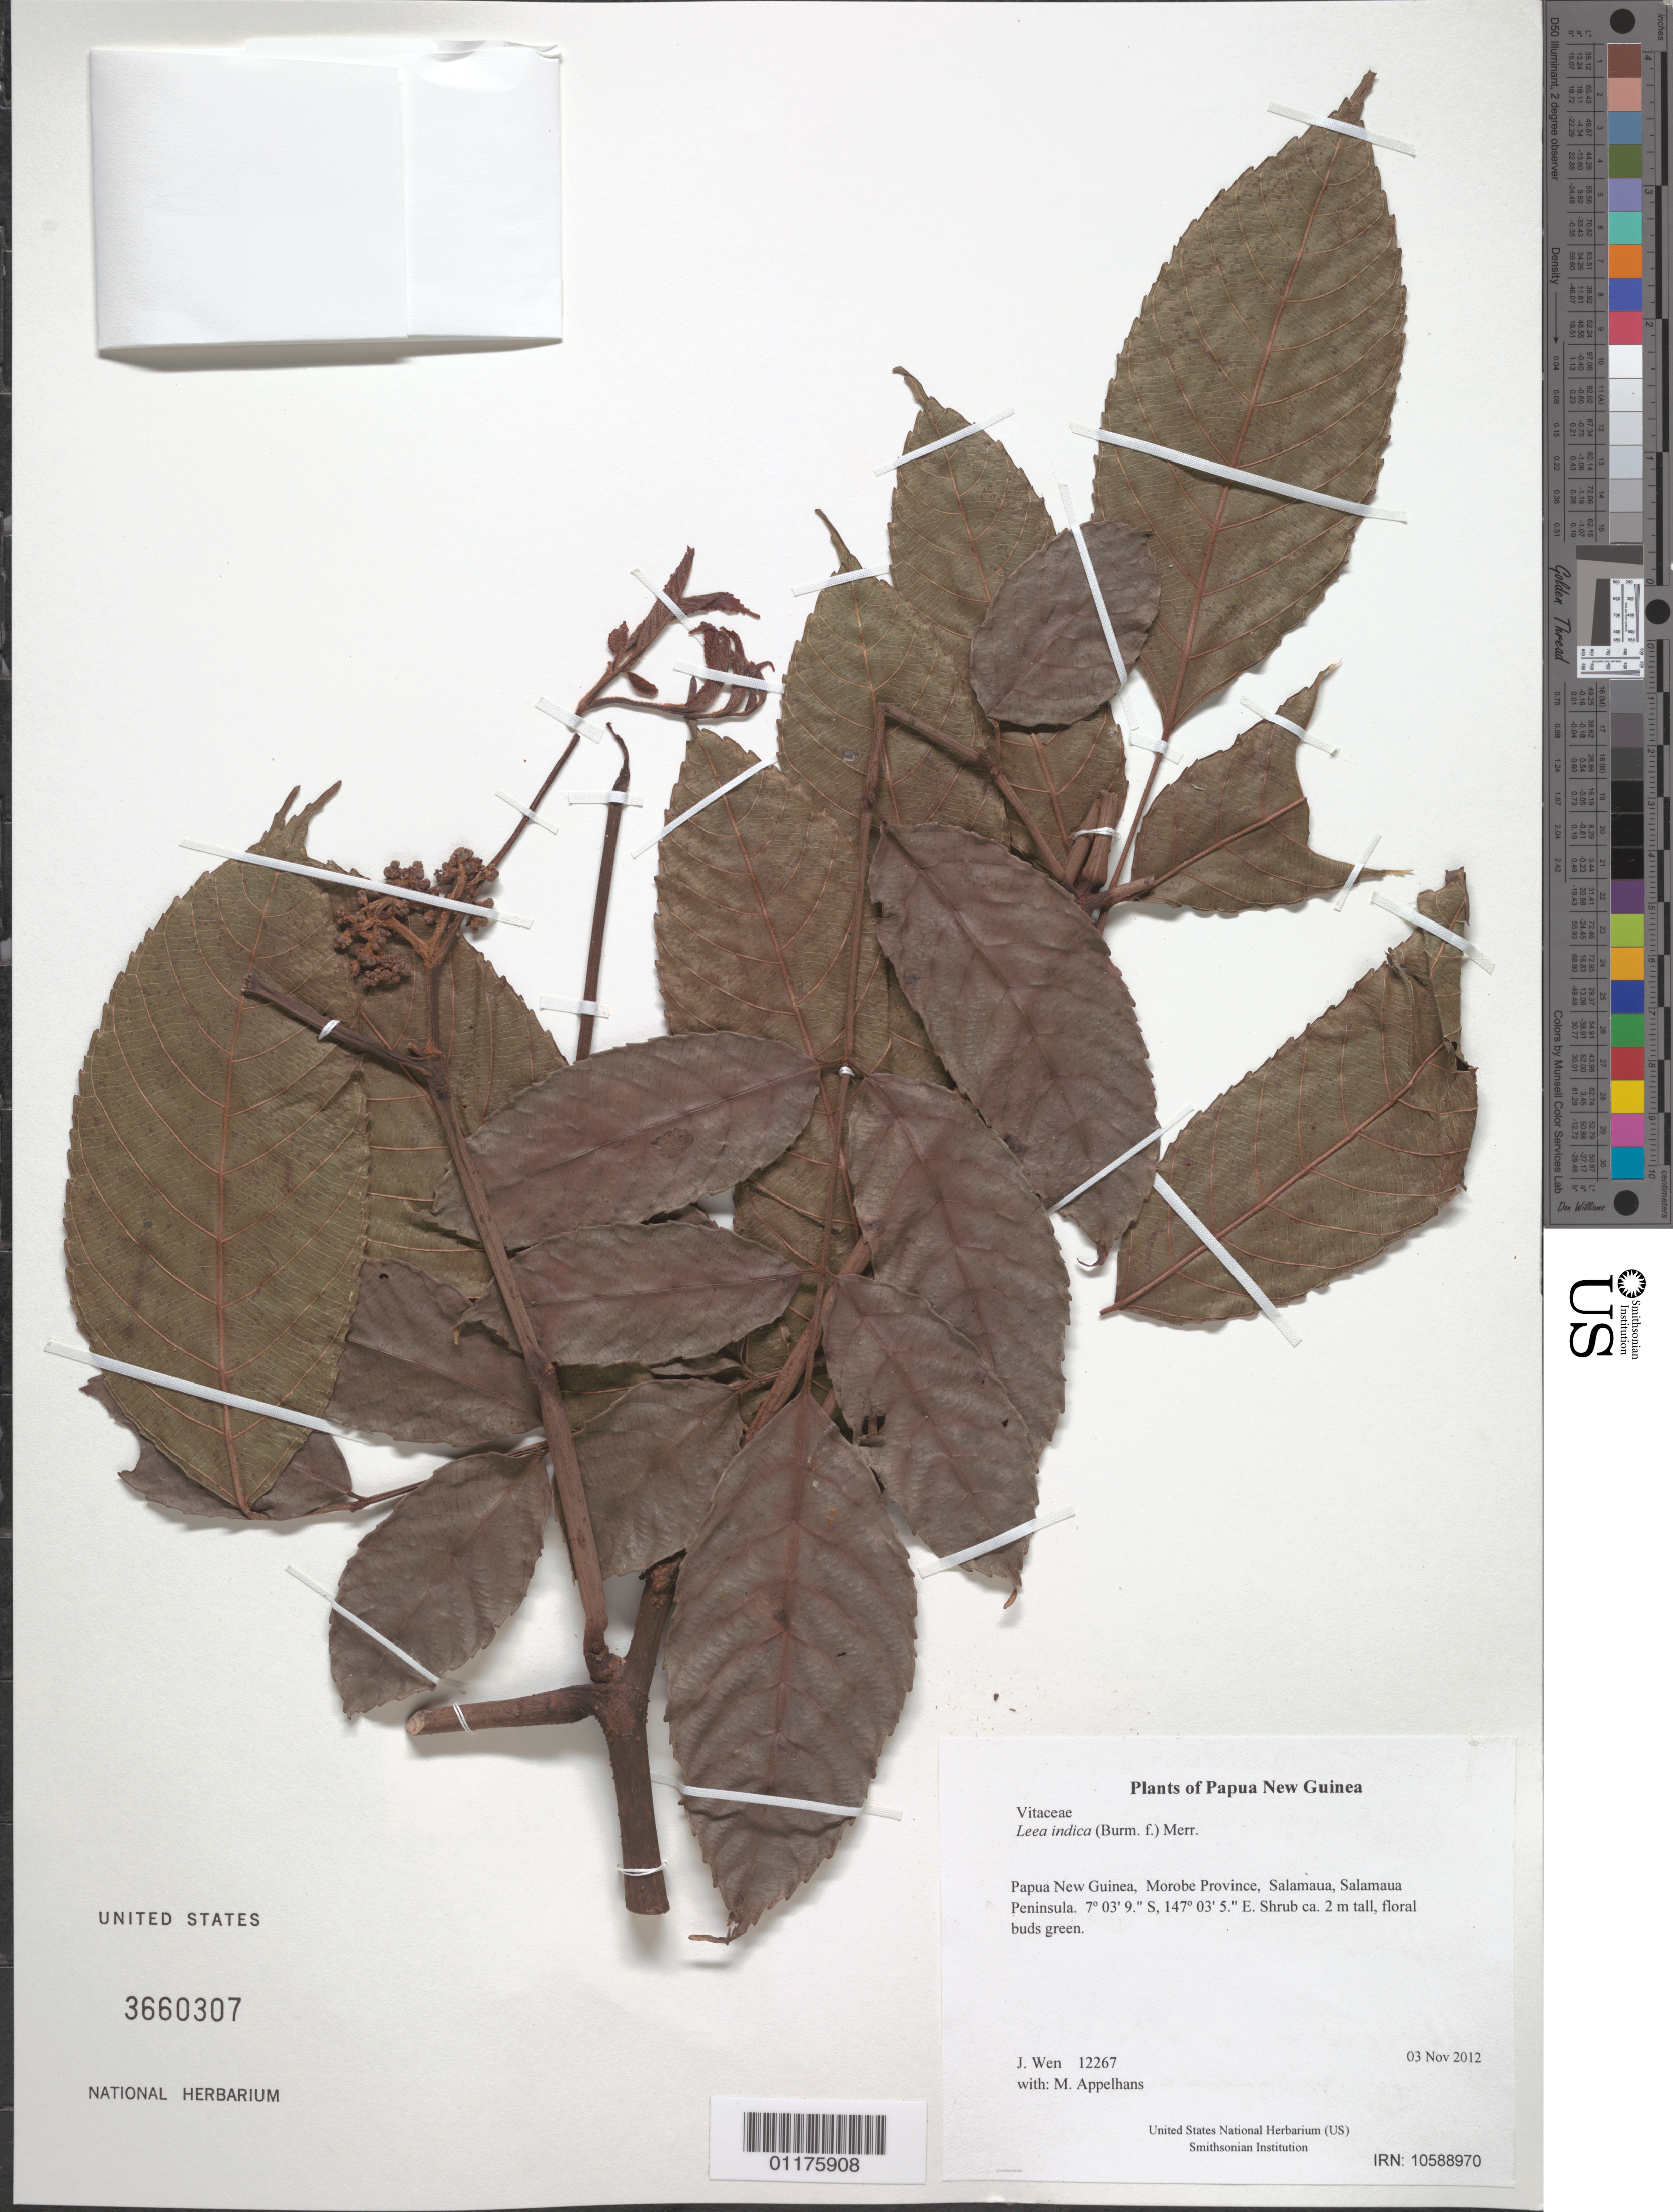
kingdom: Plantae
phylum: Tracheophyta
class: Magnoliopsida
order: Vitales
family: Vitaceae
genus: Leea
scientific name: Leea indica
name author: (Burm. f.) Merr.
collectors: M. Appelhans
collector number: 12267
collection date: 2012-11-03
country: Papua New Guinea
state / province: Morobe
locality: Salamaua, Salamaua Peninsula.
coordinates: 7 03.157 S, 147 03.093 E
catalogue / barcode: US 3660307